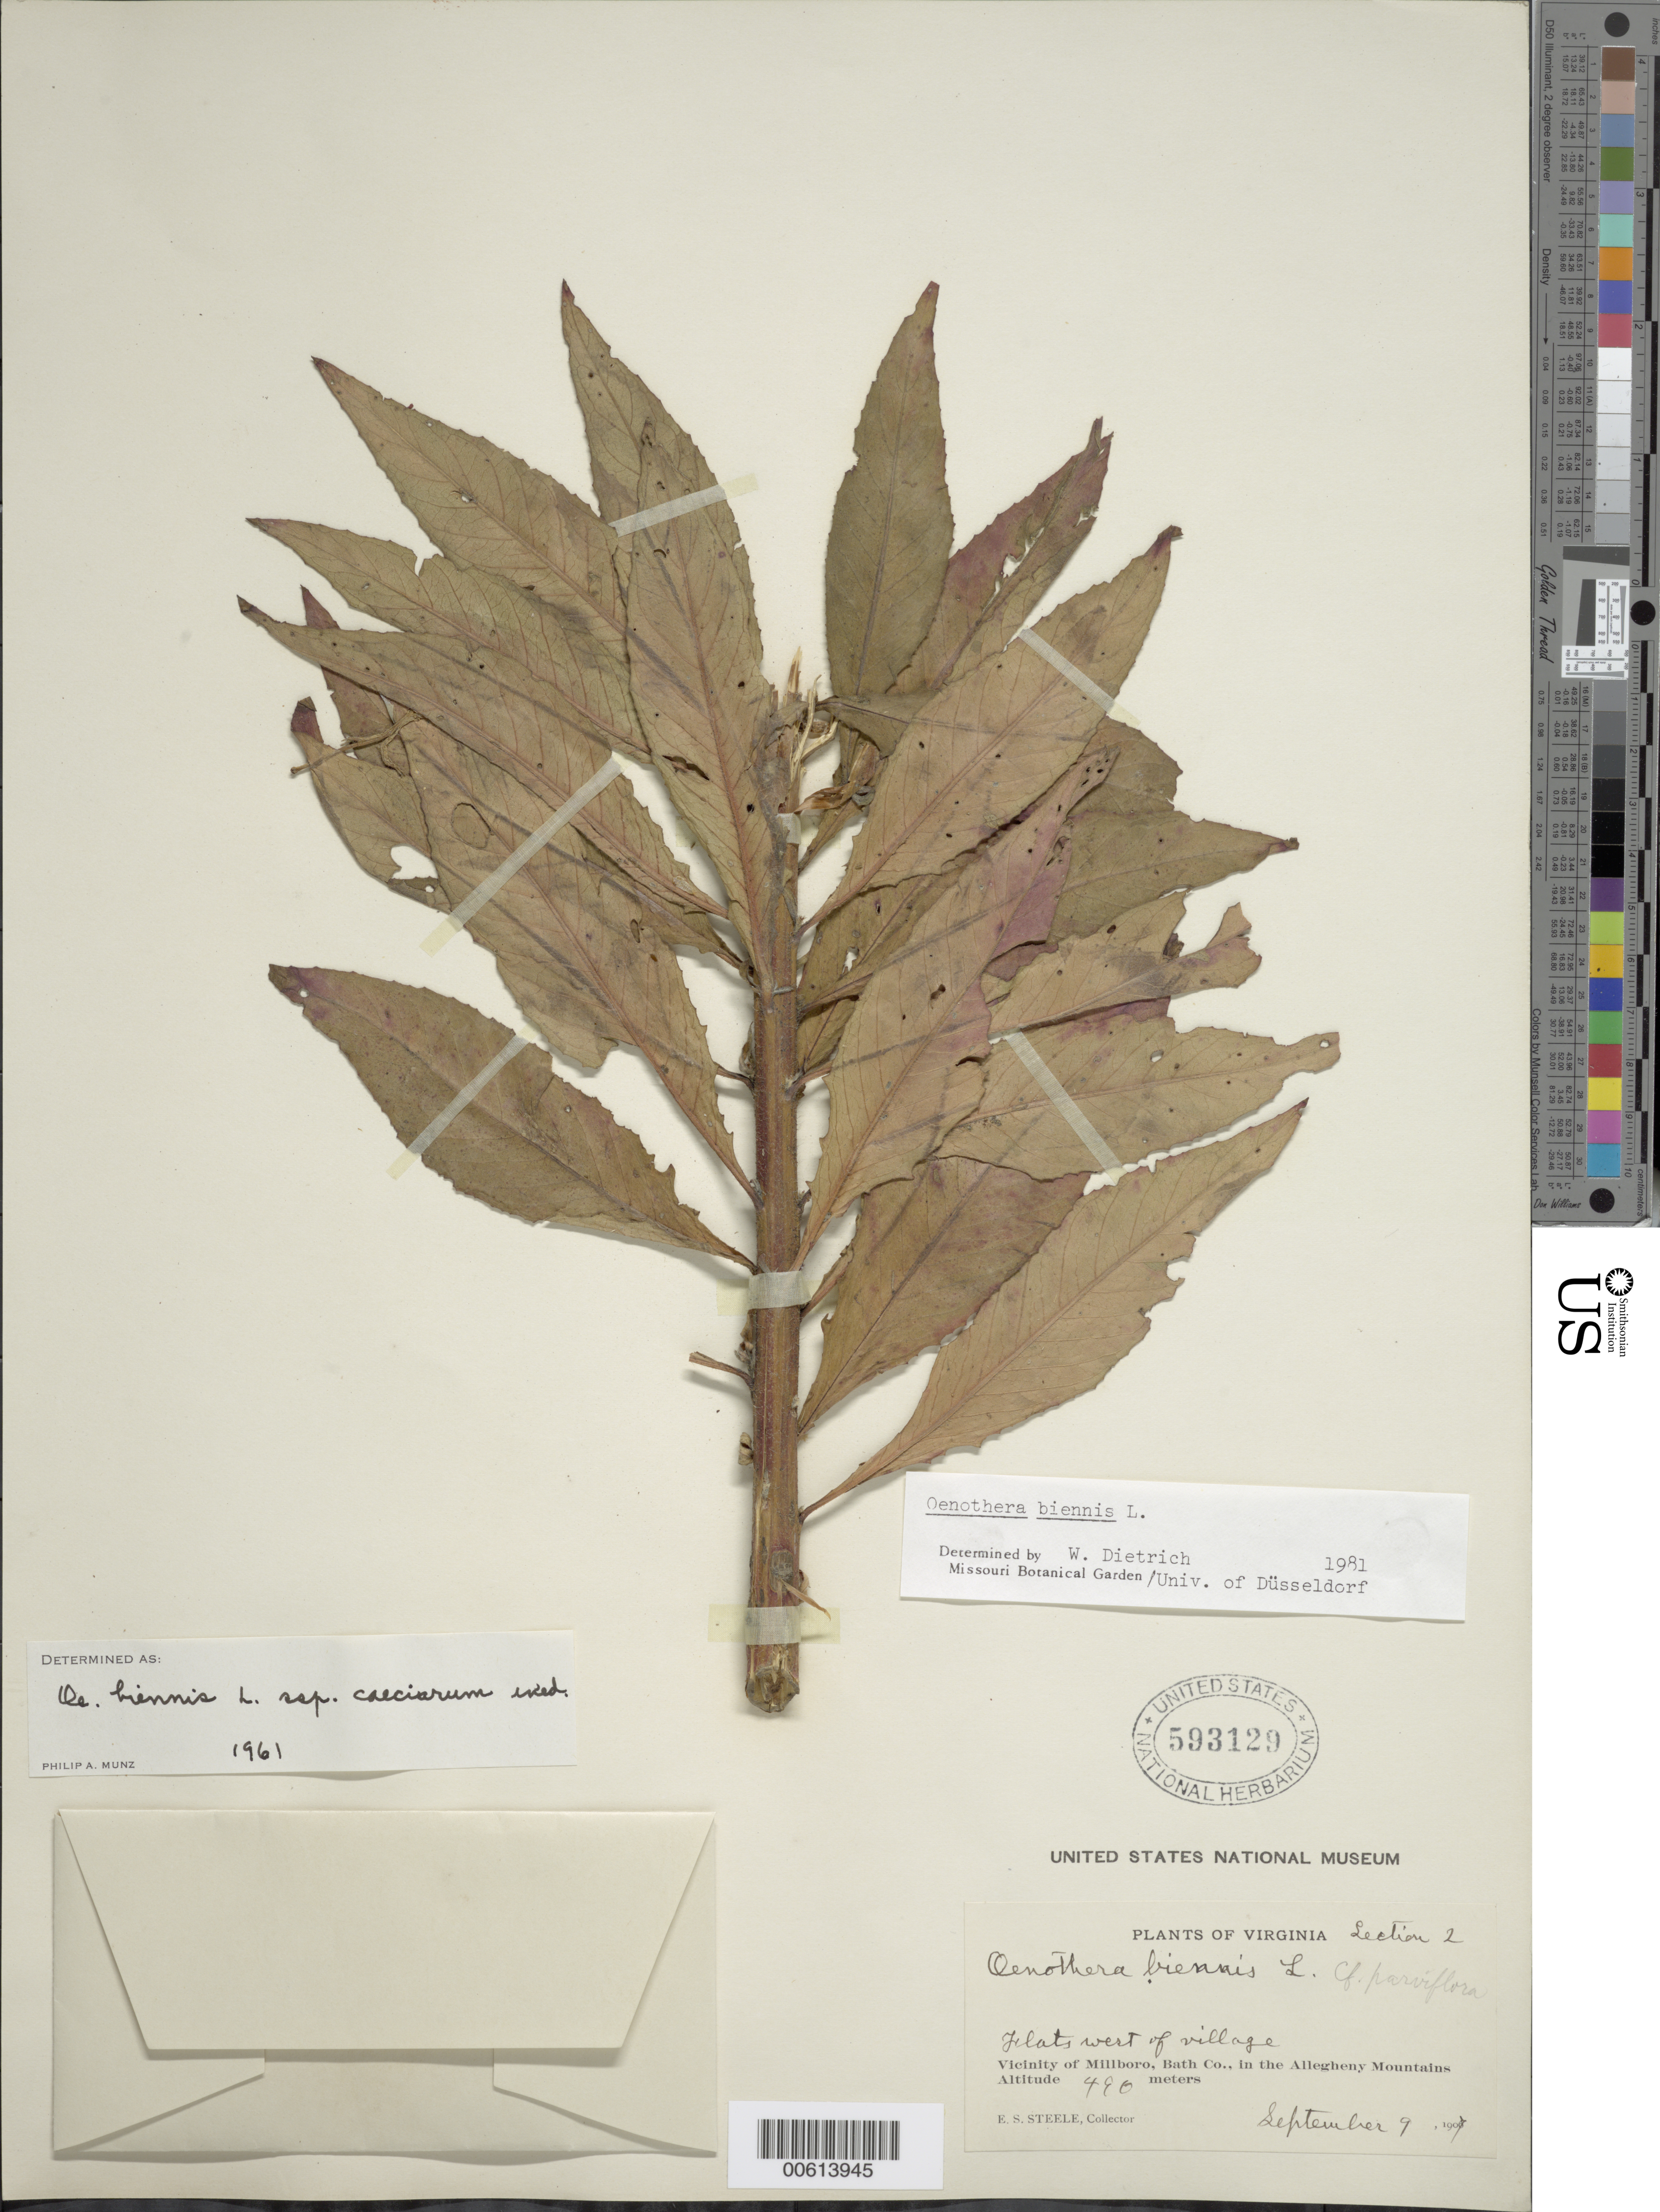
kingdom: Plantae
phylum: Tracheophyta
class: Magnoliopsida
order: Myrtales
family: Onagraceae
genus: Oenothera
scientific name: Oenothera biennis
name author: L.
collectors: E. Steele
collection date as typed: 09 Sep 1907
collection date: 1907-09-09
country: United States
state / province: Virginia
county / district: Bath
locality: Millboro, in the Allegheny Mts.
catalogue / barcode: US 593129